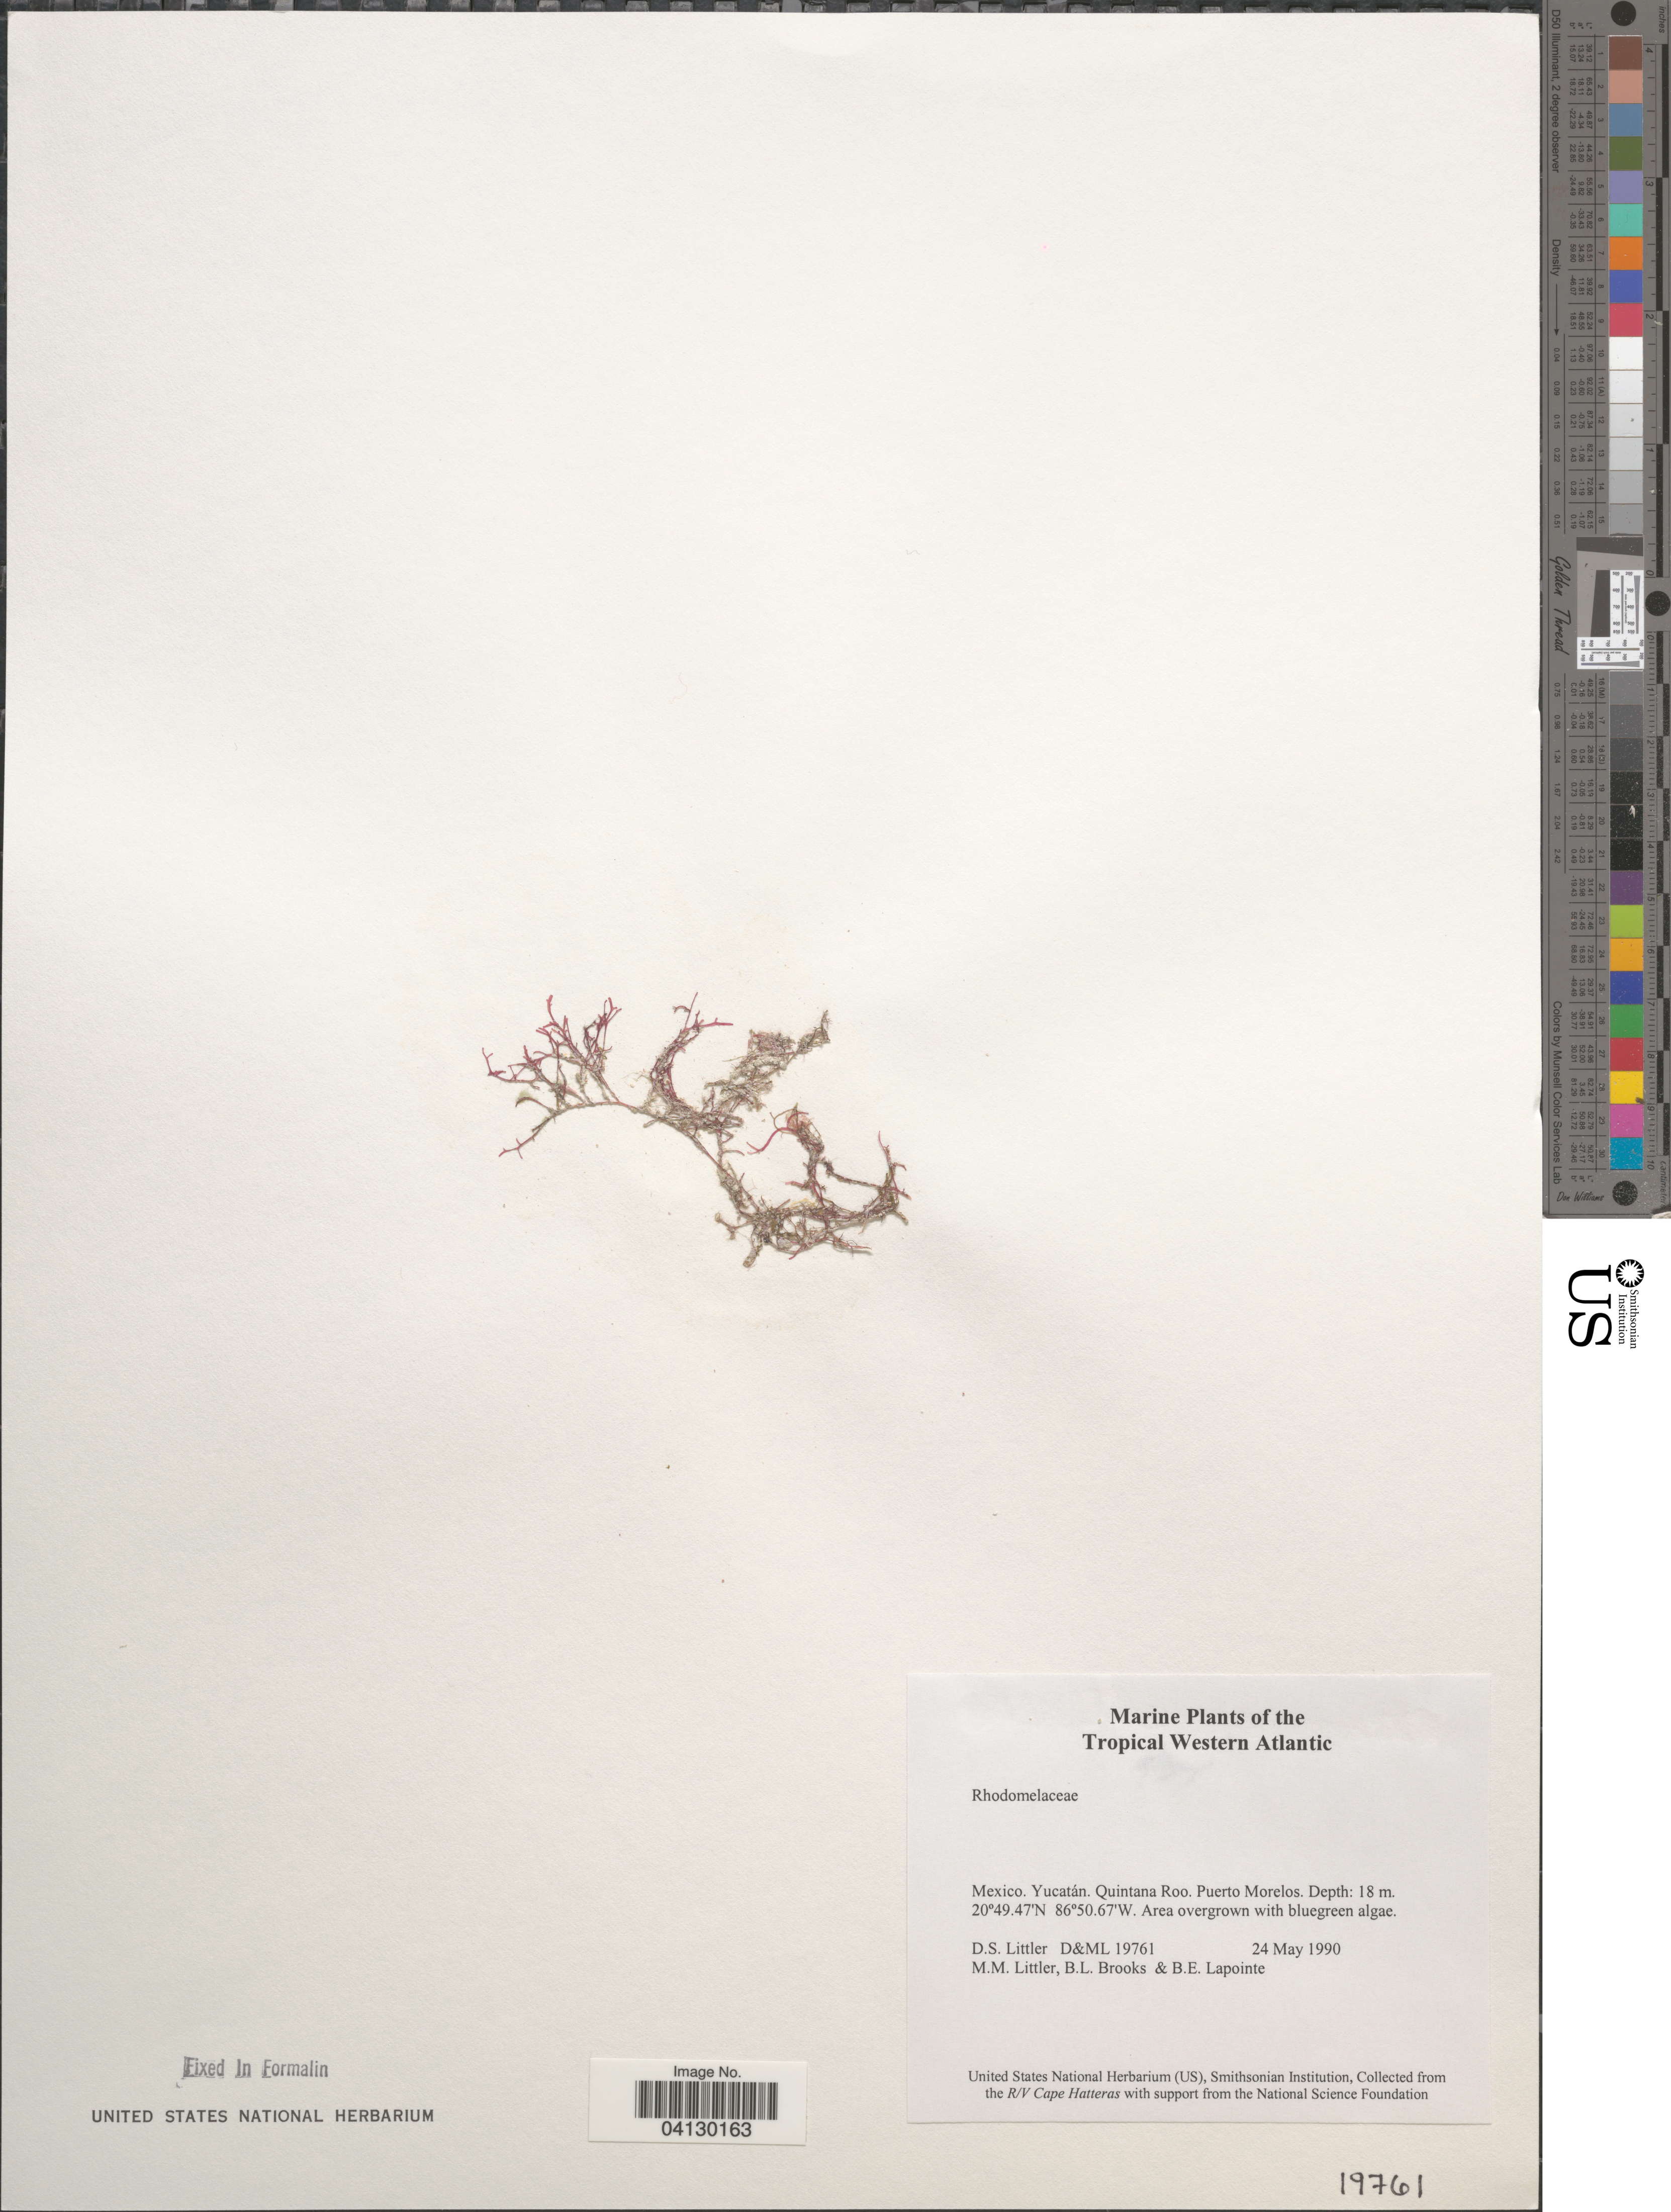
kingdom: Plantae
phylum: Rhodophyta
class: Florideophyceae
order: Corallinales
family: Corallinaceae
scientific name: Crustose Coralline Algae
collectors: D. S. Littler, B. Brooks & B. Lapointe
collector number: D&ML 19761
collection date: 1990-05-24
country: Mexico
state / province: Yucatán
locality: Quintana Roo. Puerto Morelos. The Tropical Western Atlantic.